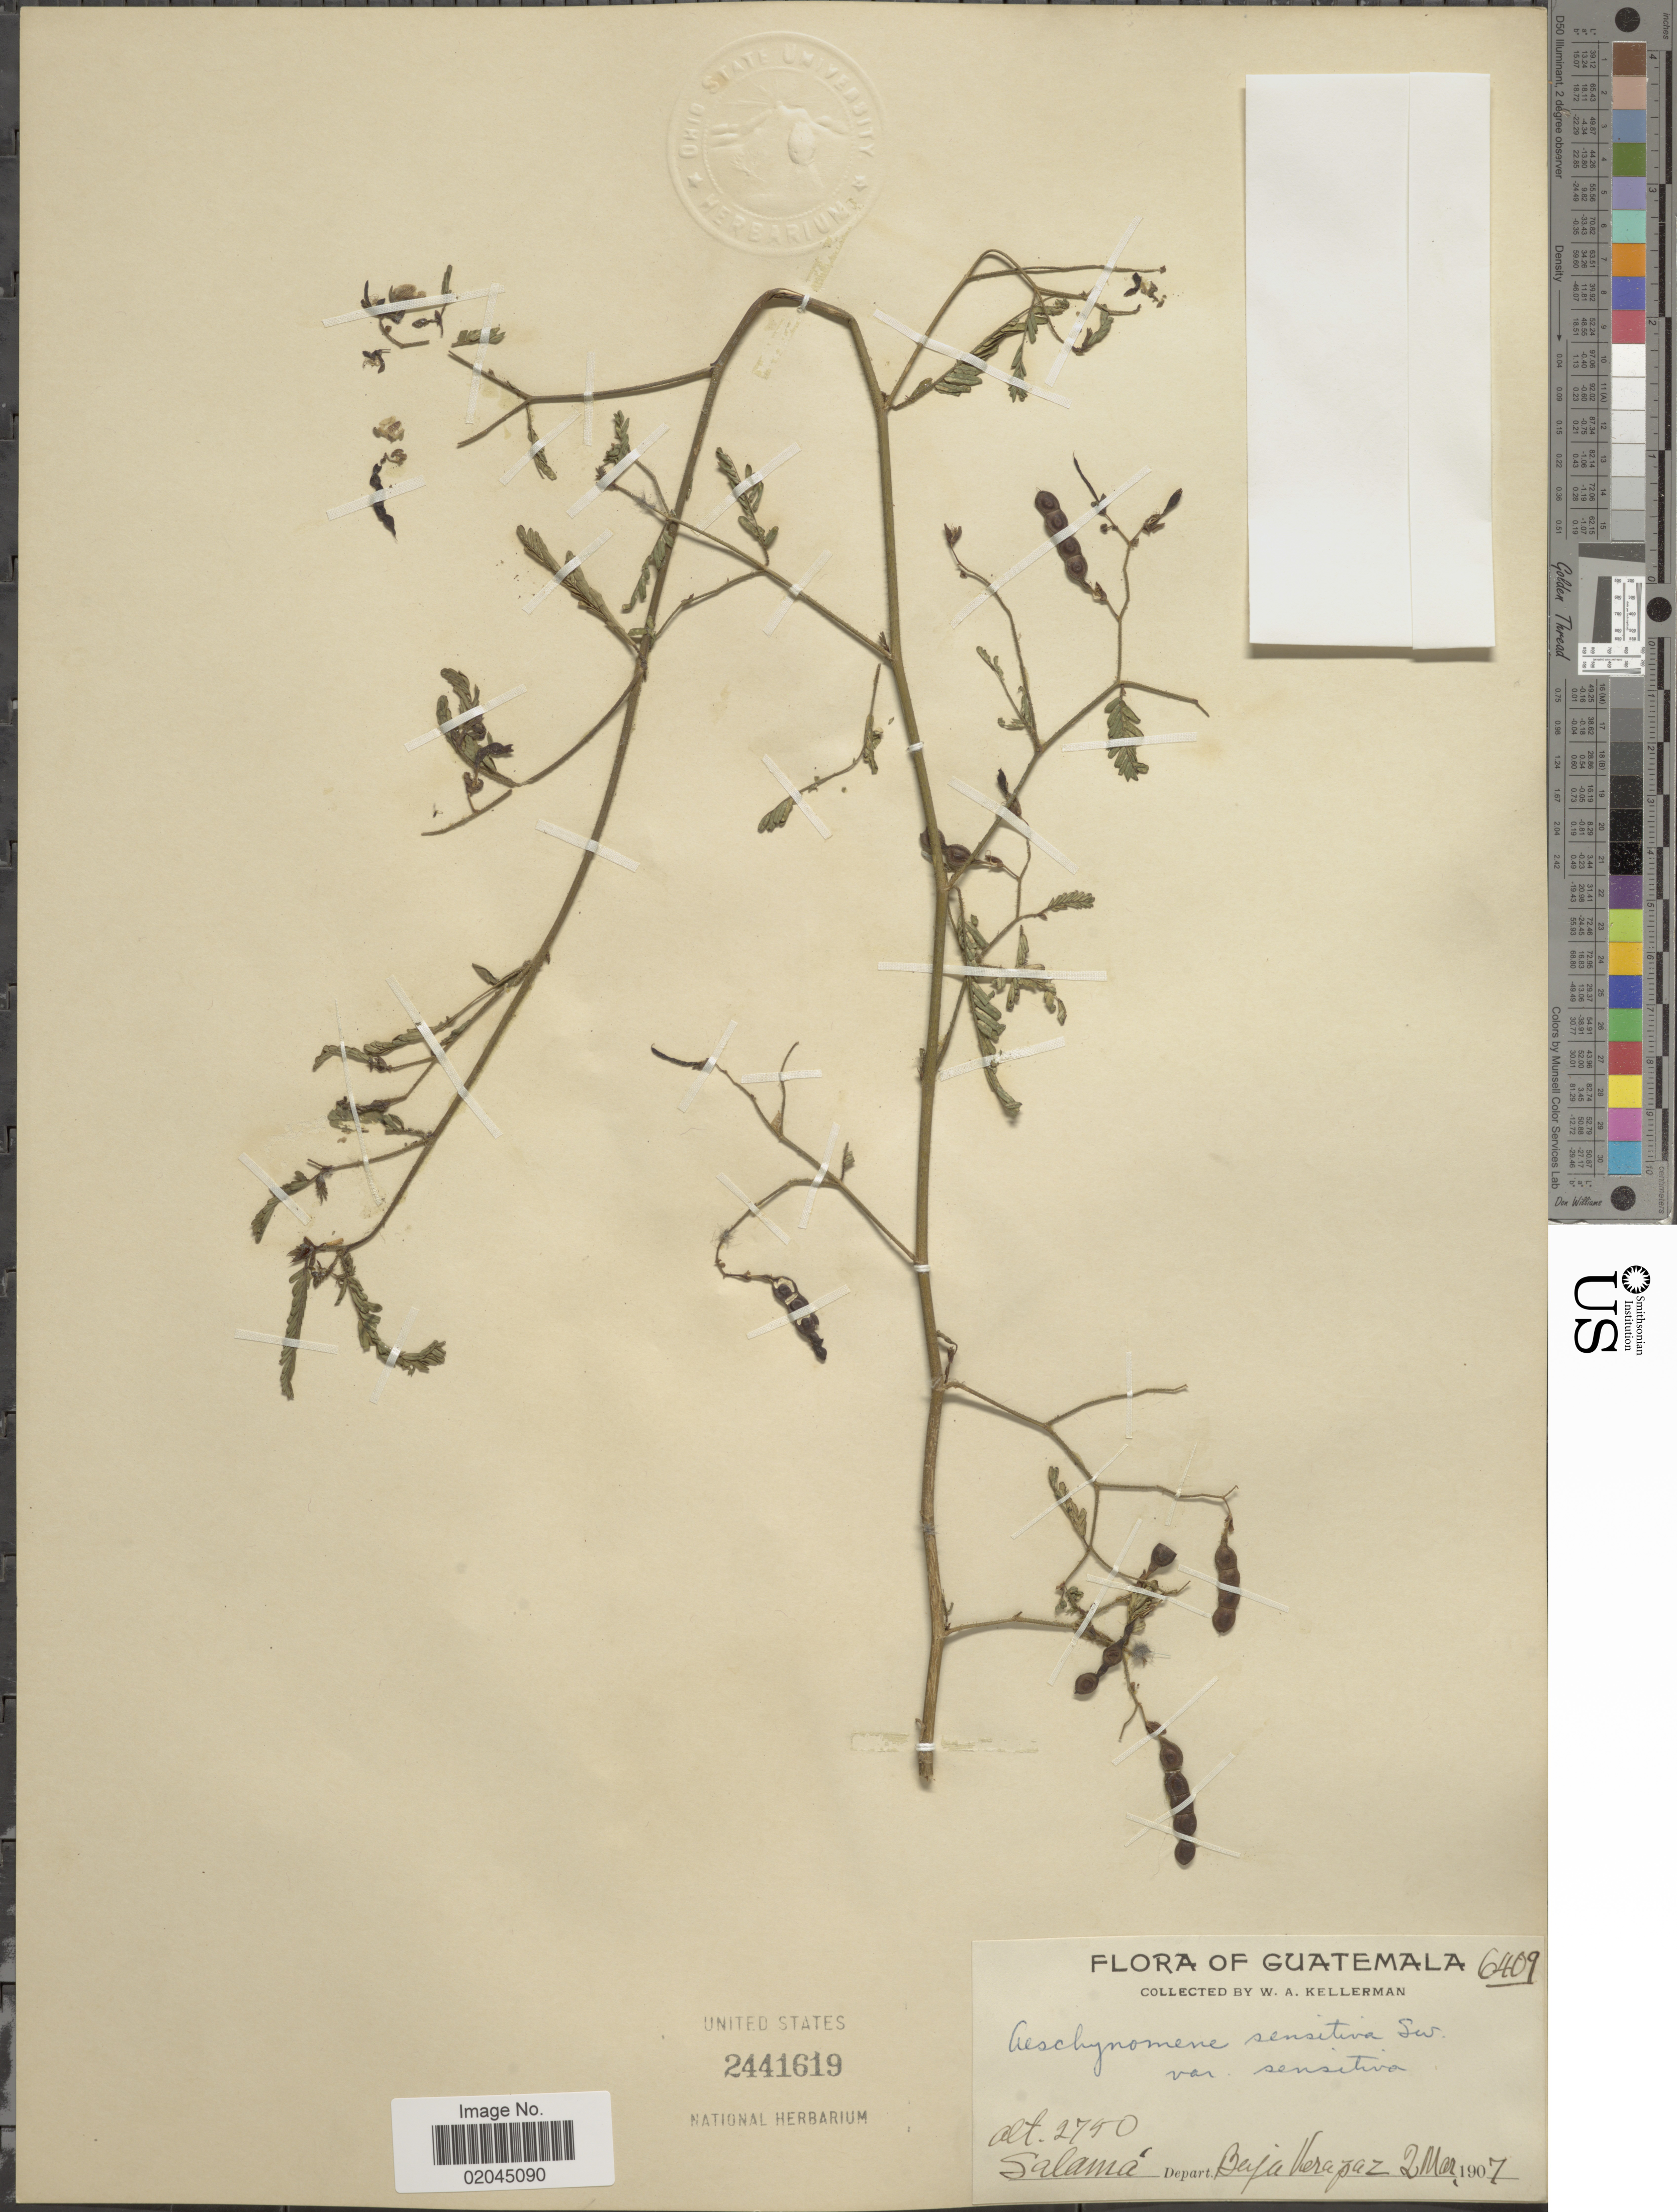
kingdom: Plantae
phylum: Tracheophyta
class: Magnoliopsida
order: Fabales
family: Fabaceae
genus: Aeschynomene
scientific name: Aeschynomene sensitiva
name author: Sw.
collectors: W. Kellerman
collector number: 6409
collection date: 1907-03-02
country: Guatemala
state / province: Baja Verapaz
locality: Salama, Depart. Baja Verapaz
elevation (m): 2750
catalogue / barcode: US 2441619